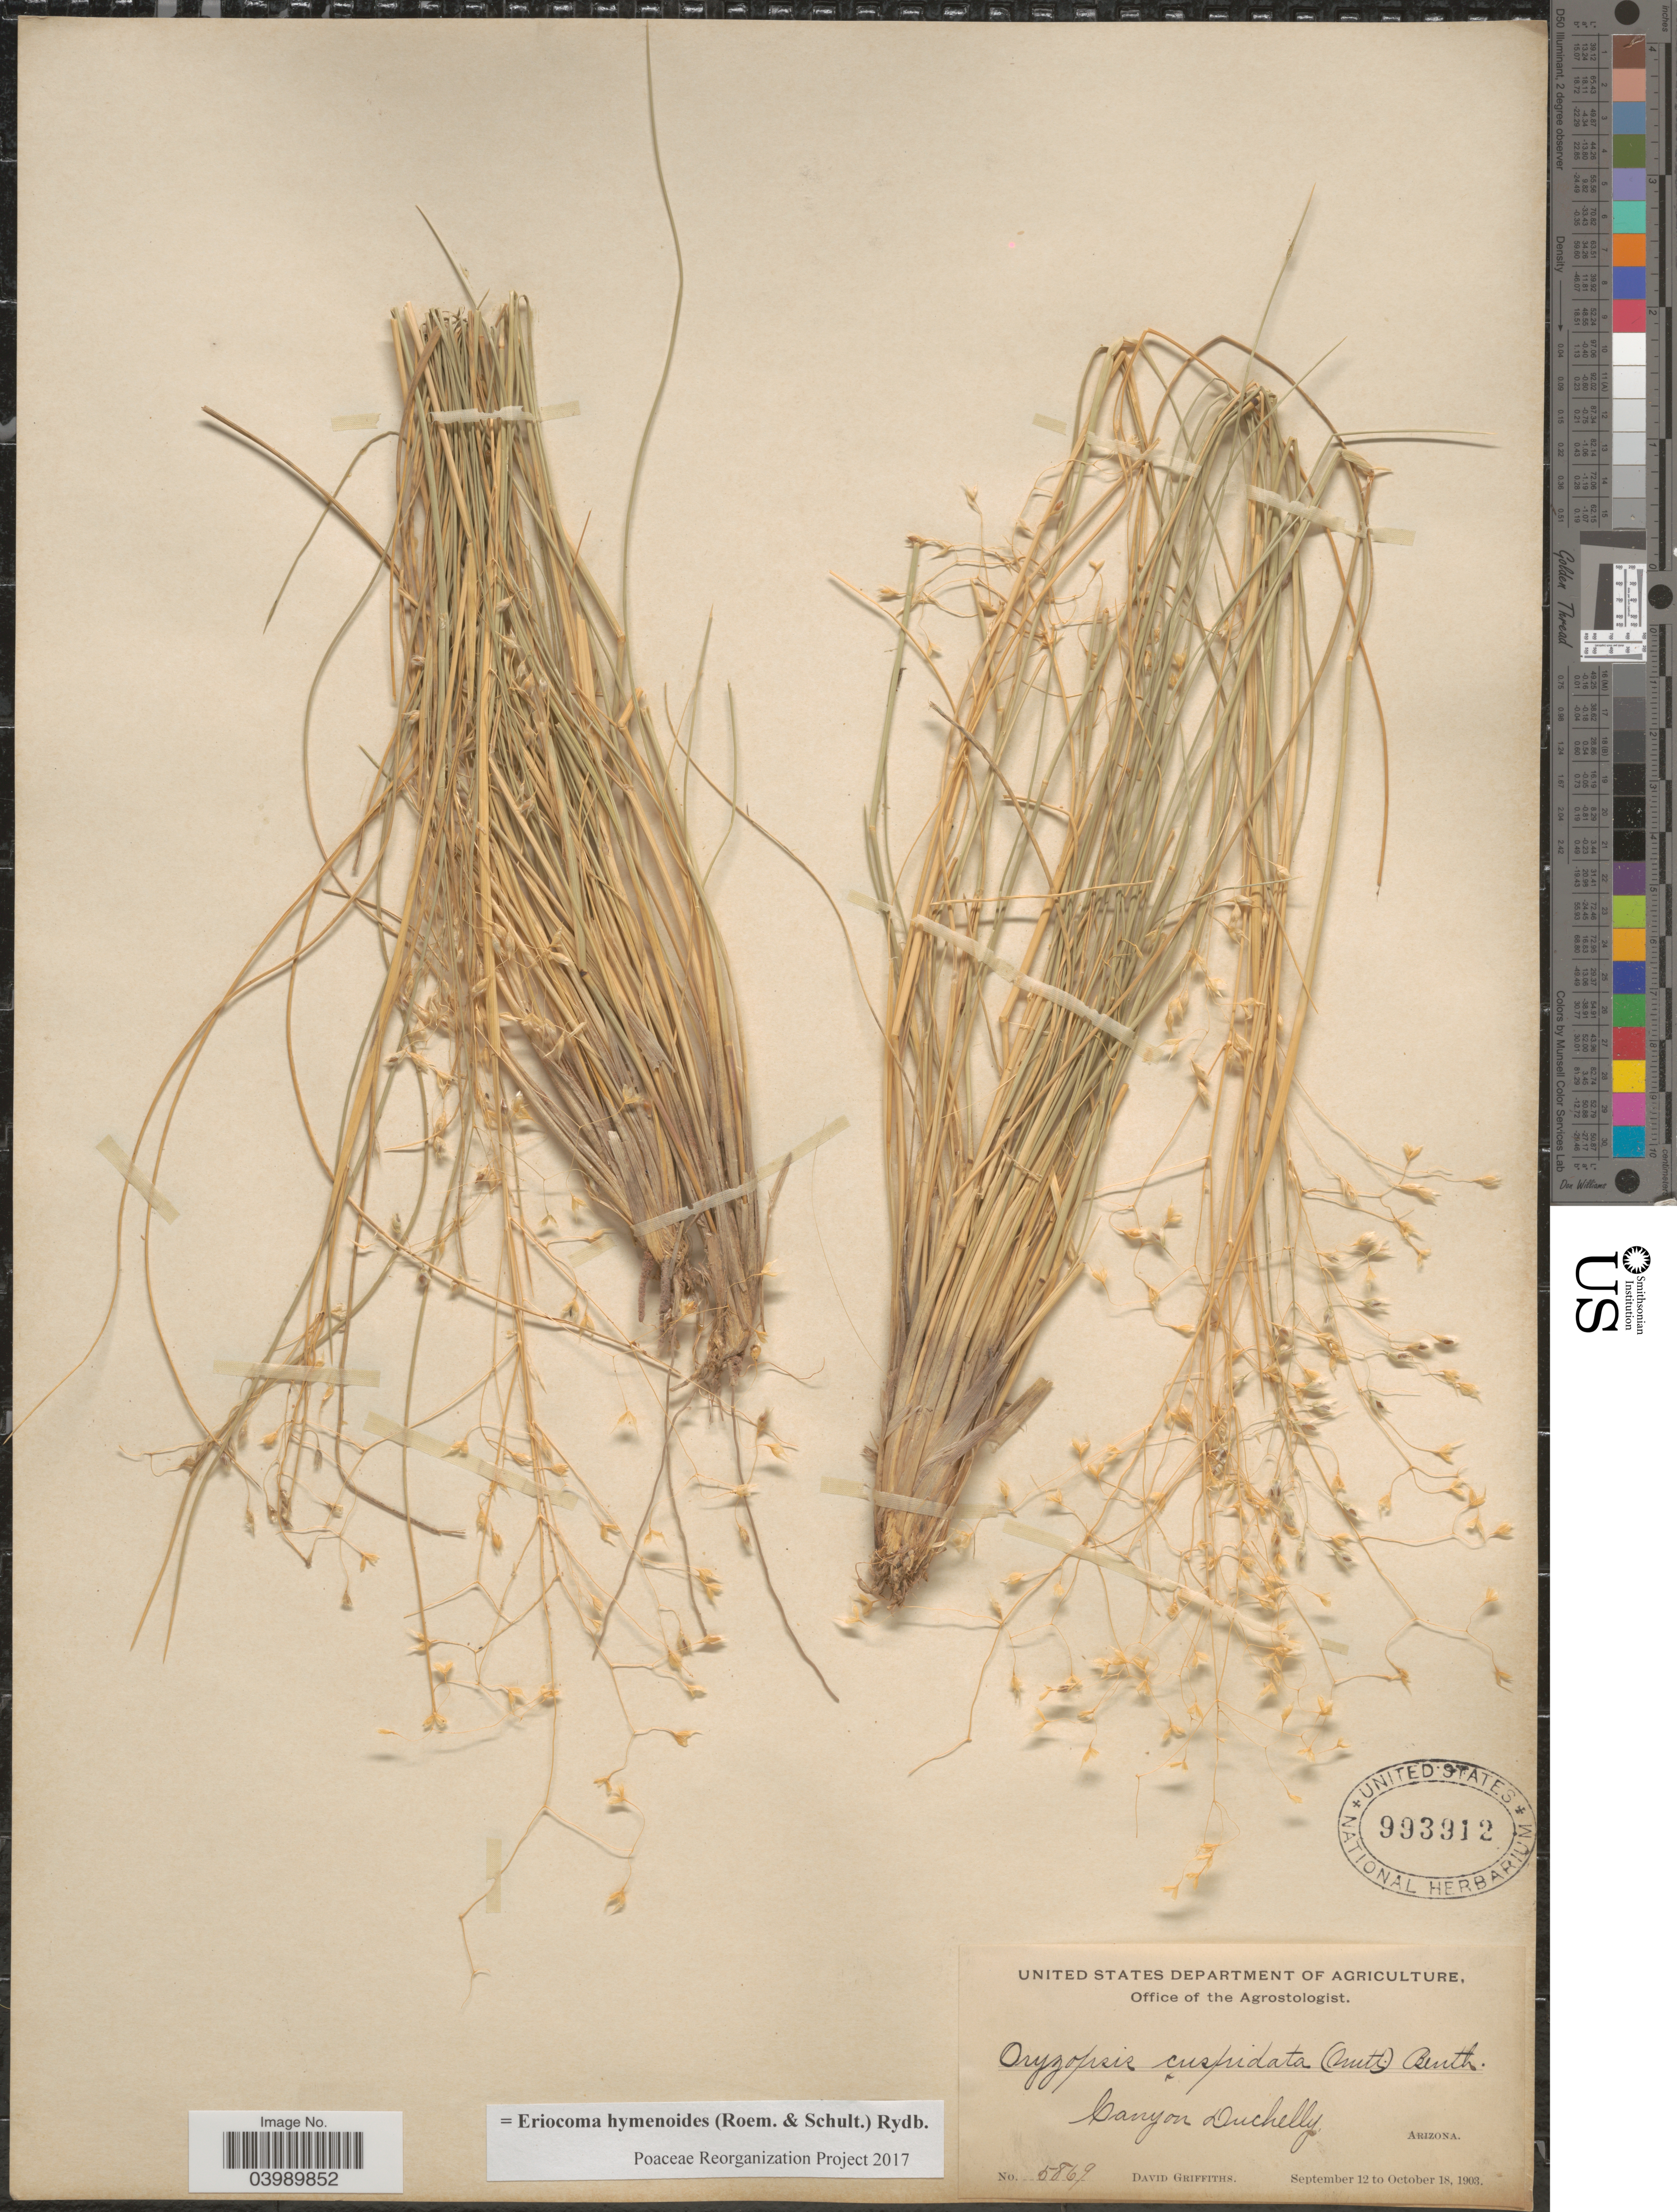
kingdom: Plantae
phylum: Tracheophyta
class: Liliopsida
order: Poales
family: Poaceae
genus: Eriocoma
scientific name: Eriocoma hymenoides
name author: (Roem. & Schult.) Rydb.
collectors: D. Griffiths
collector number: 5869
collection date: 1903-09-12/1903-10-18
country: United States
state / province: Arizona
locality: Canyon Duchelly.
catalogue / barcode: US 993912